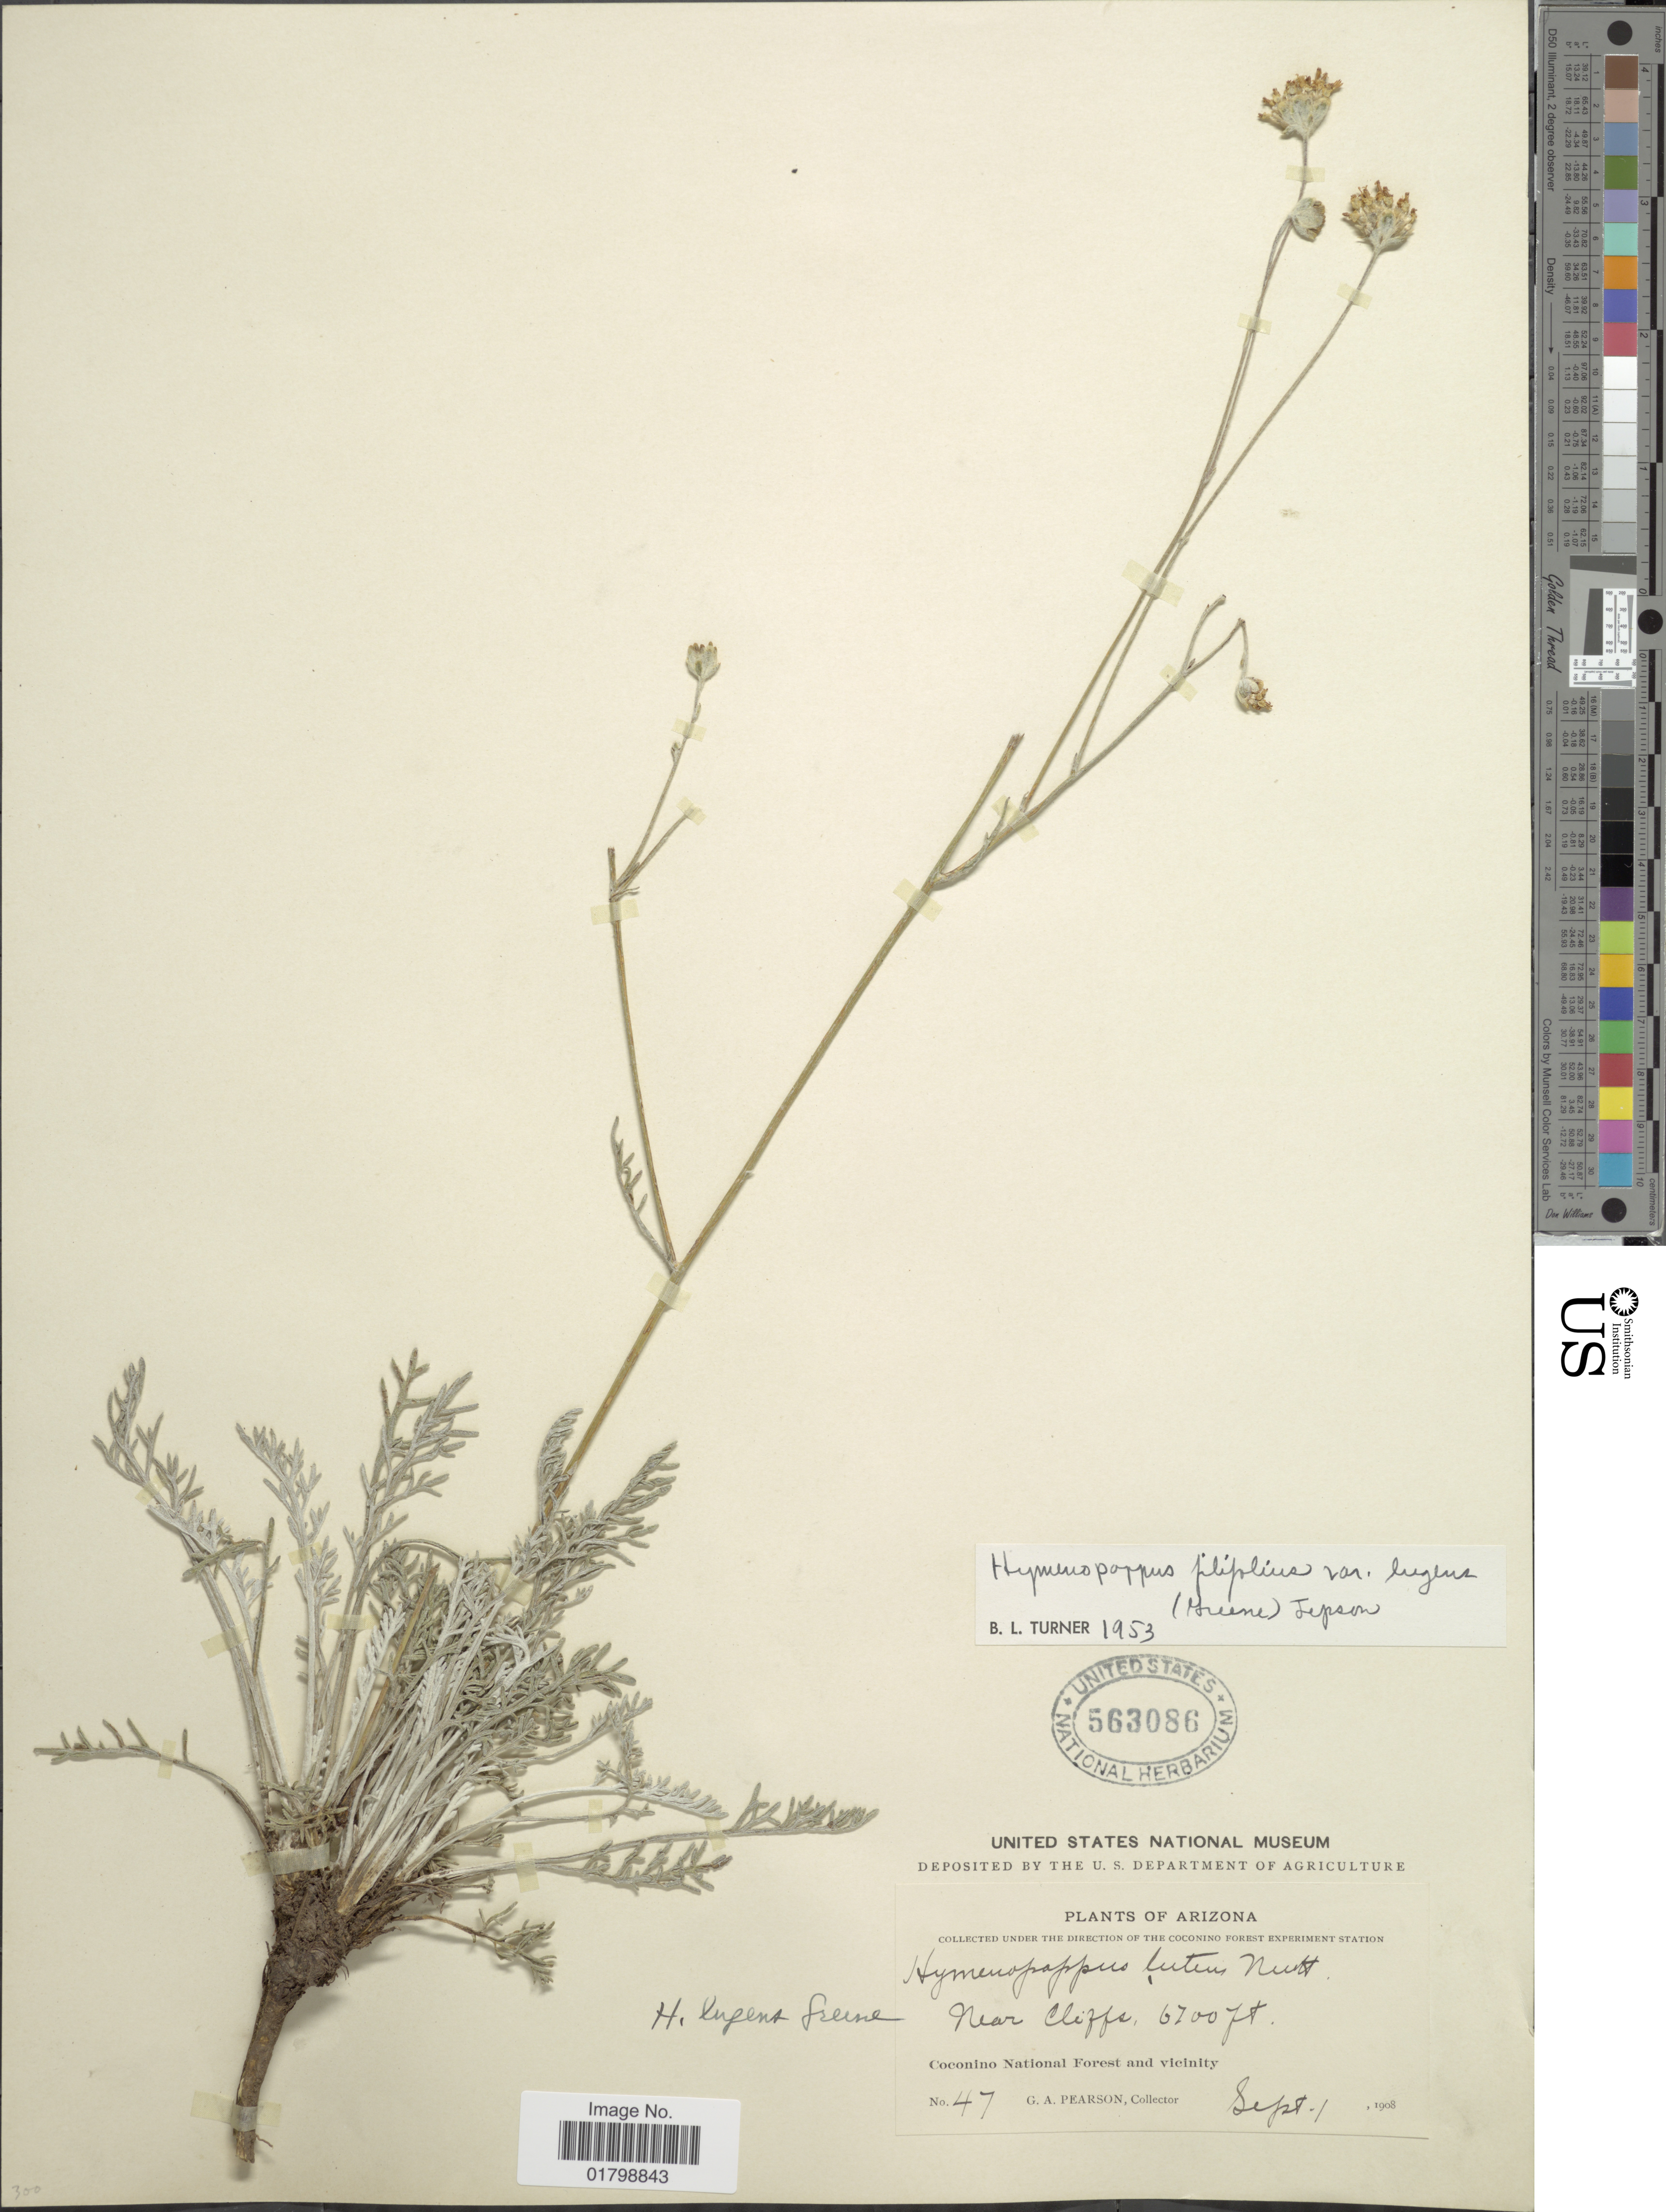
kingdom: Plantae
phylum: Tracheophyta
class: Magnoliopsida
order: Asterales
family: Asteraceae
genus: Hymenopappus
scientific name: Hymenopappus filifolius var. lugens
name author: (Greene) Jeps.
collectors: G. A. Pearson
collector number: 47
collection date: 1908-09-01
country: United States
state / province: Arizona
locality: Coconino National Forest and vicinity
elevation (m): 2042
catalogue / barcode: US 563086